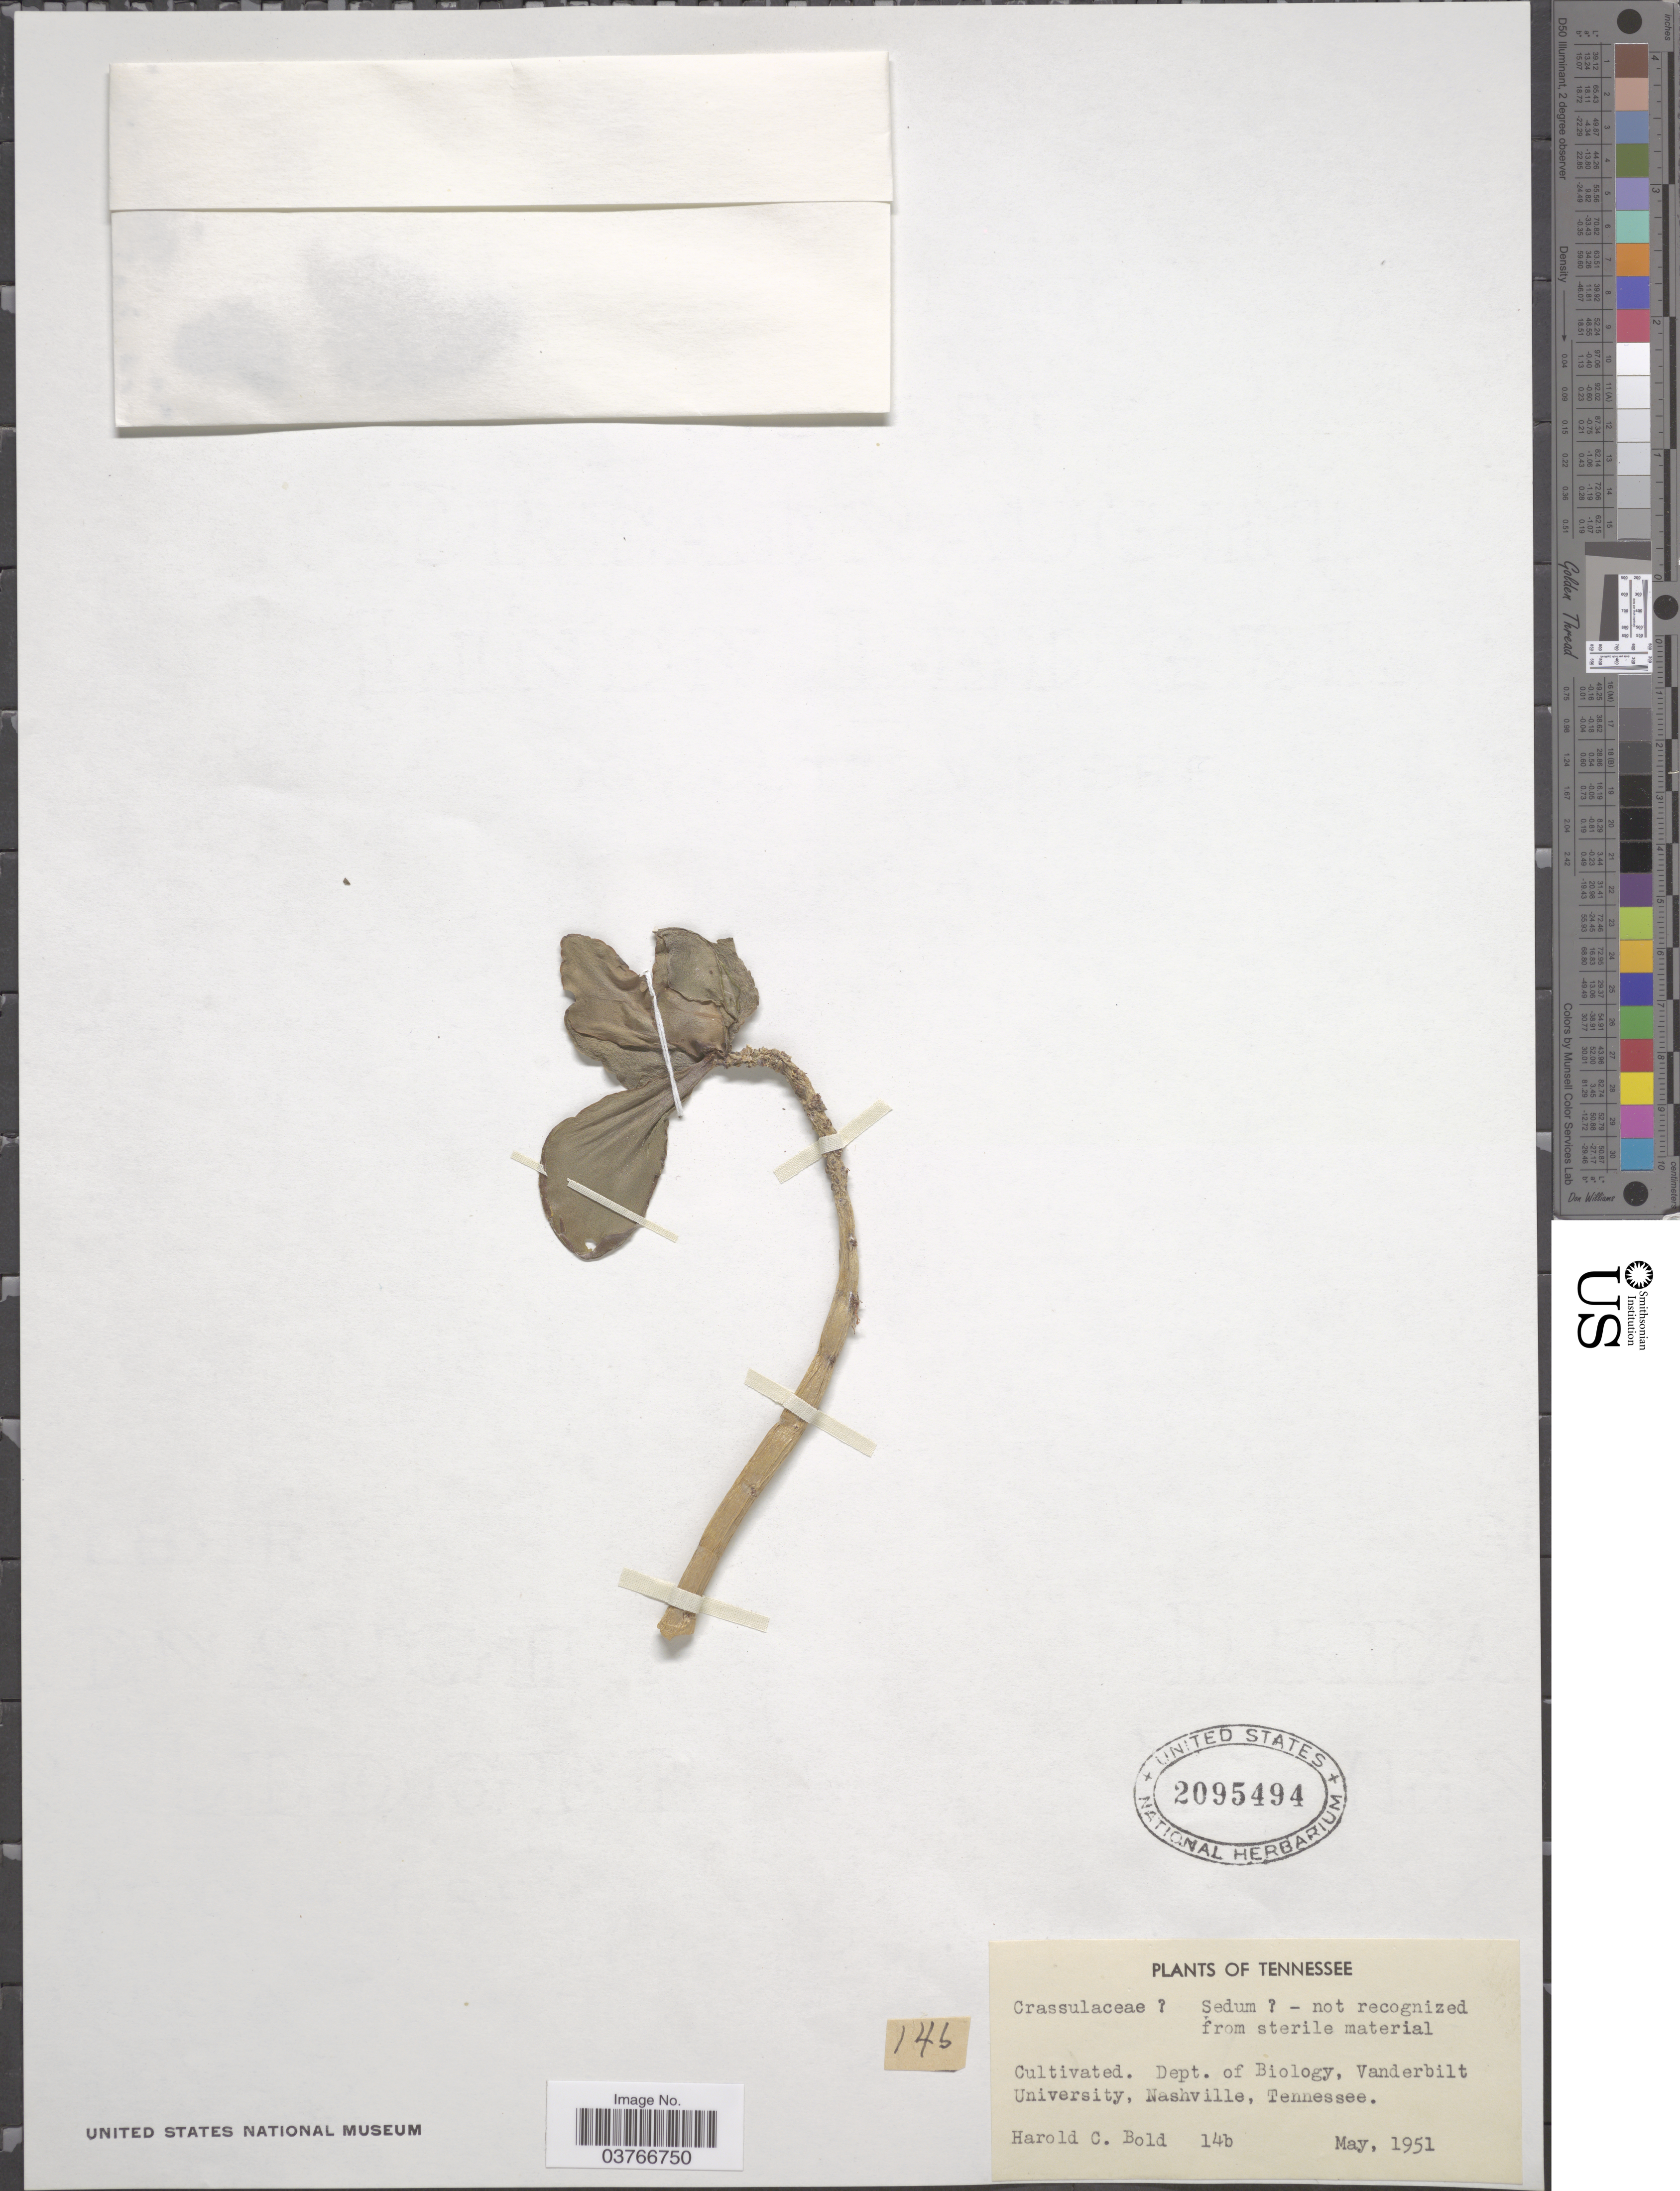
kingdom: Plantae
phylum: Tracheophyta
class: Magnoliopsida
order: Saxifragales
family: Crassulaceae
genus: Sedum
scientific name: Sedum sp.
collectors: H. Bold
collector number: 14b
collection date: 1951-05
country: United States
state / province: Tennessee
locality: Dept. of Biology, Vanderbilt University, Nashville.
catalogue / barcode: US 2095494